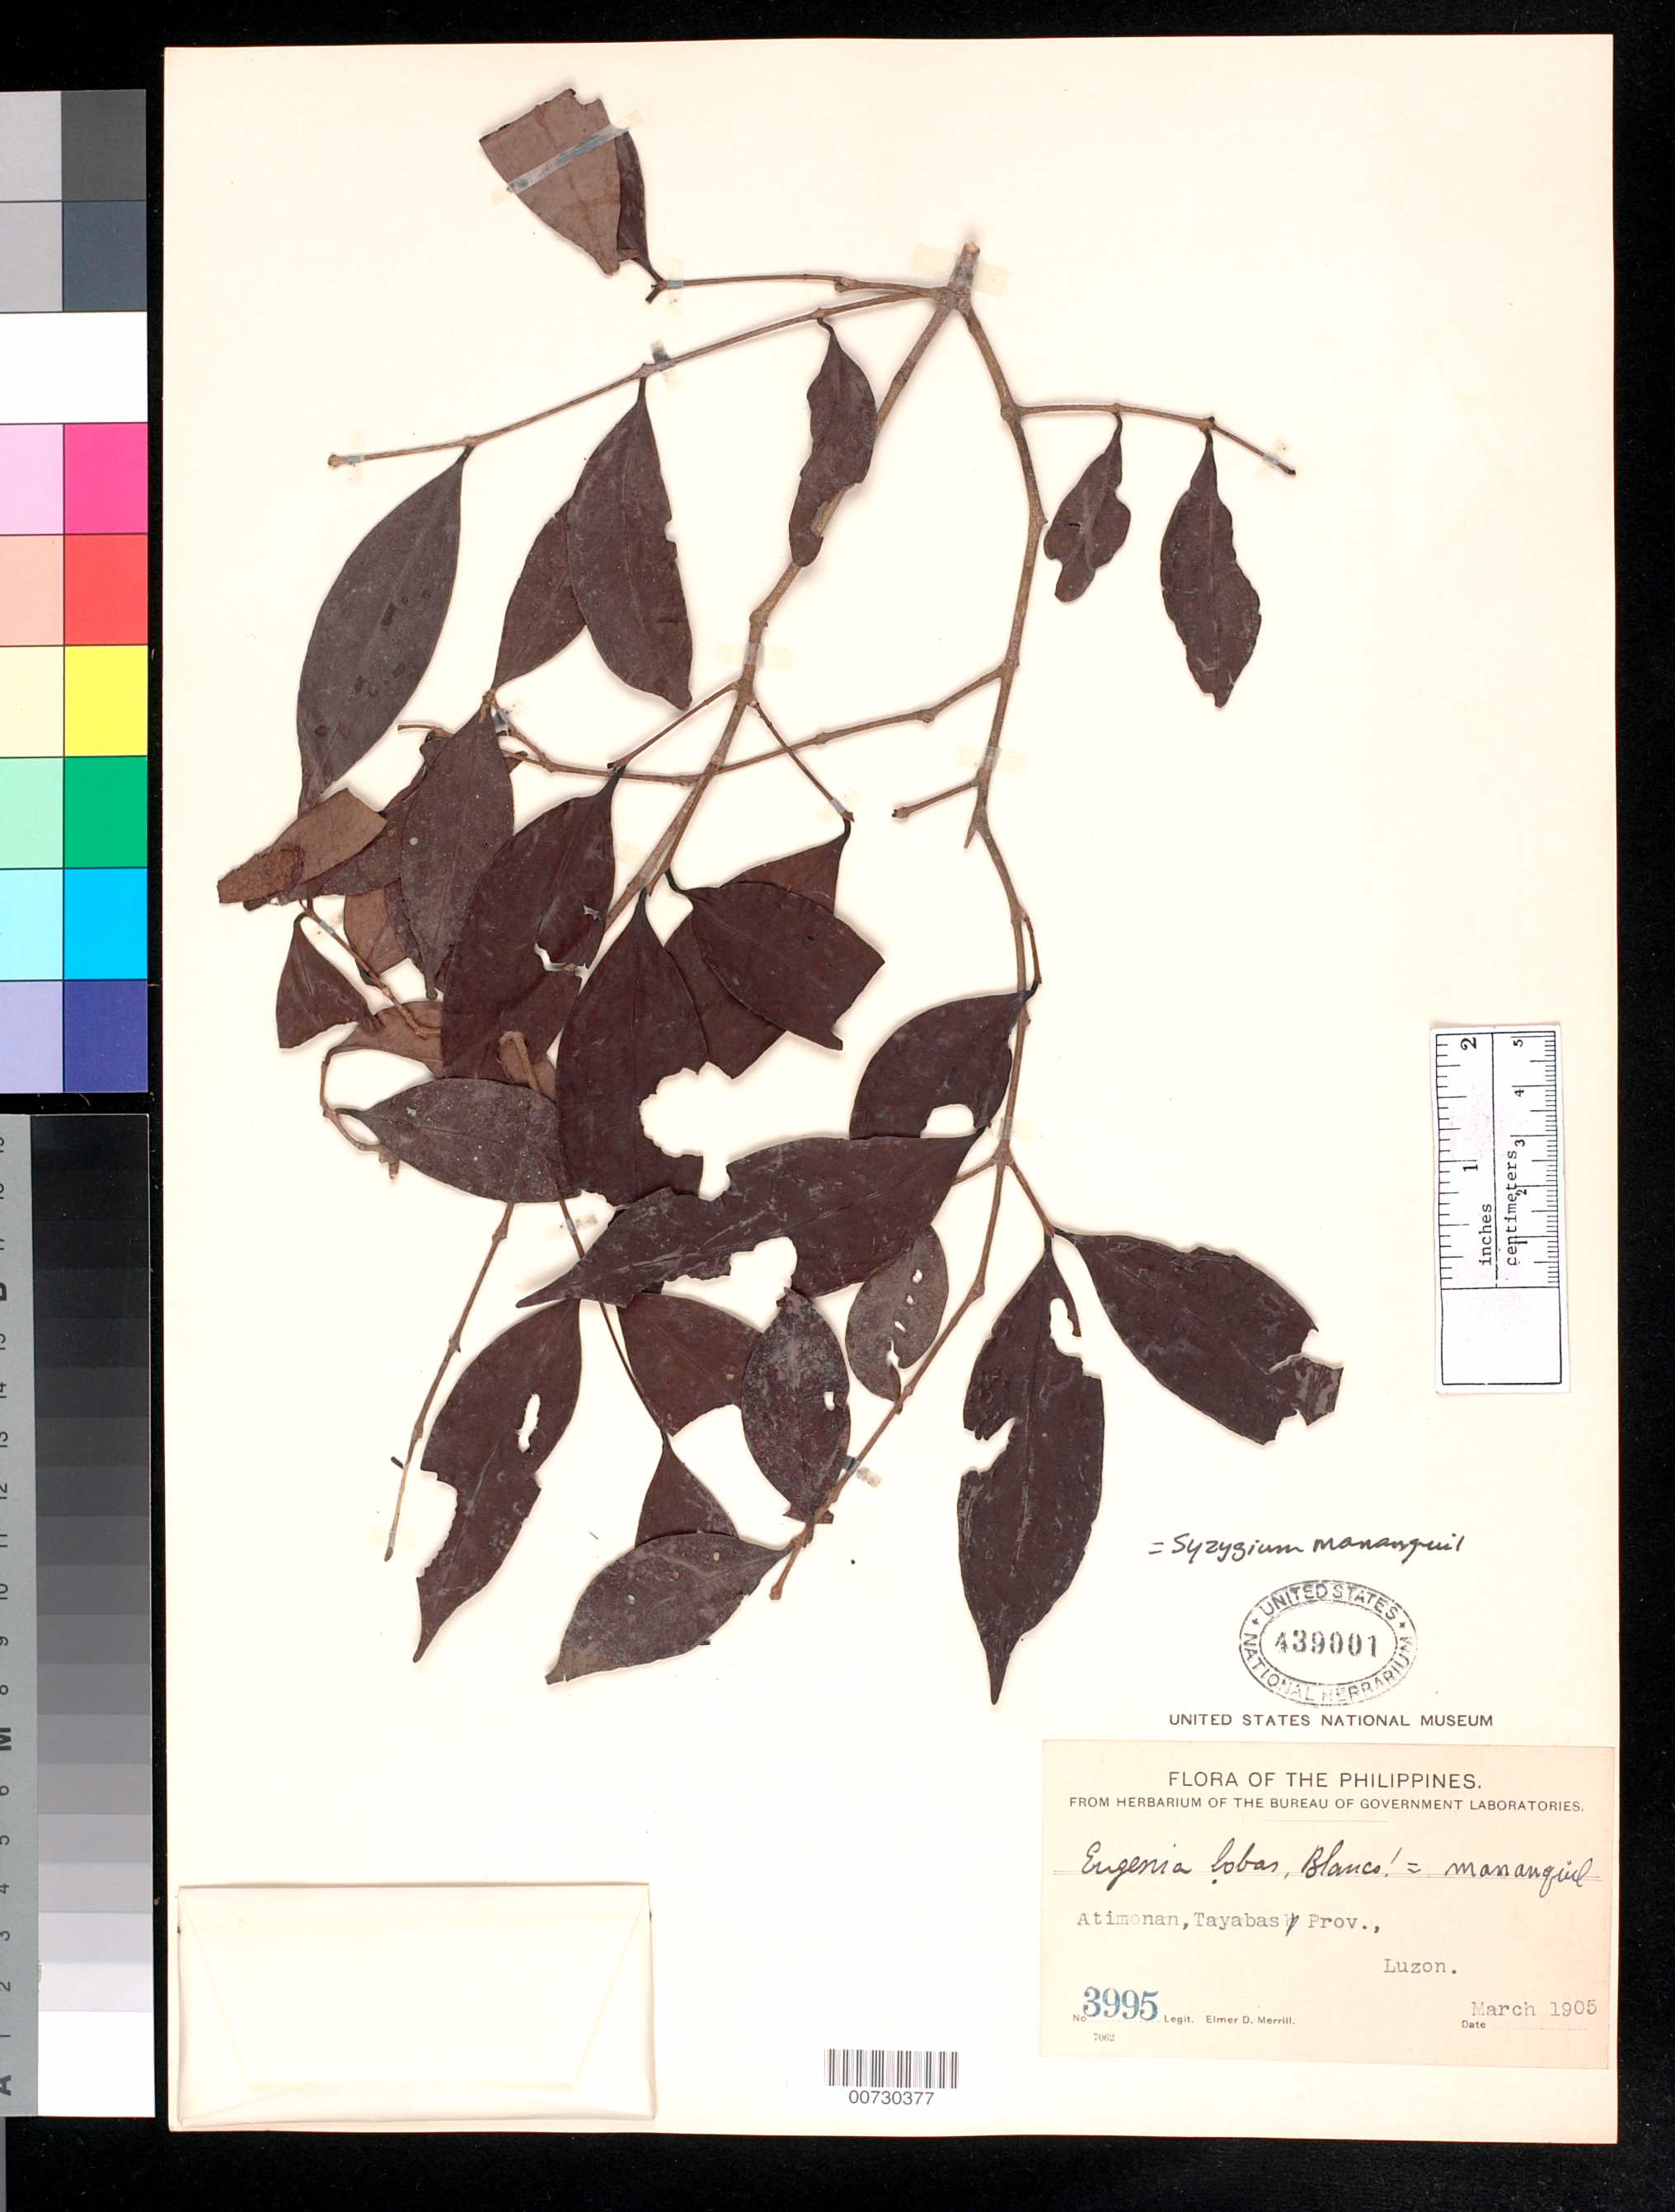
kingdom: Plantae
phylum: Tracheophyta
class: Magnoliopsida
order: Myrtales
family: Myrtaceae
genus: Syzygium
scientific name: Syzygium mananquil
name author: (Blanco) Merr.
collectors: E. D. Merrill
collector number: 3995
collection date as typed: Mar 1905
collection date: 1905-03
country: Philippines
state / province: Calabarzon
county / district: Quezon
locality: Atimonan. Tayabas.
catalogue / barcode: US 439001